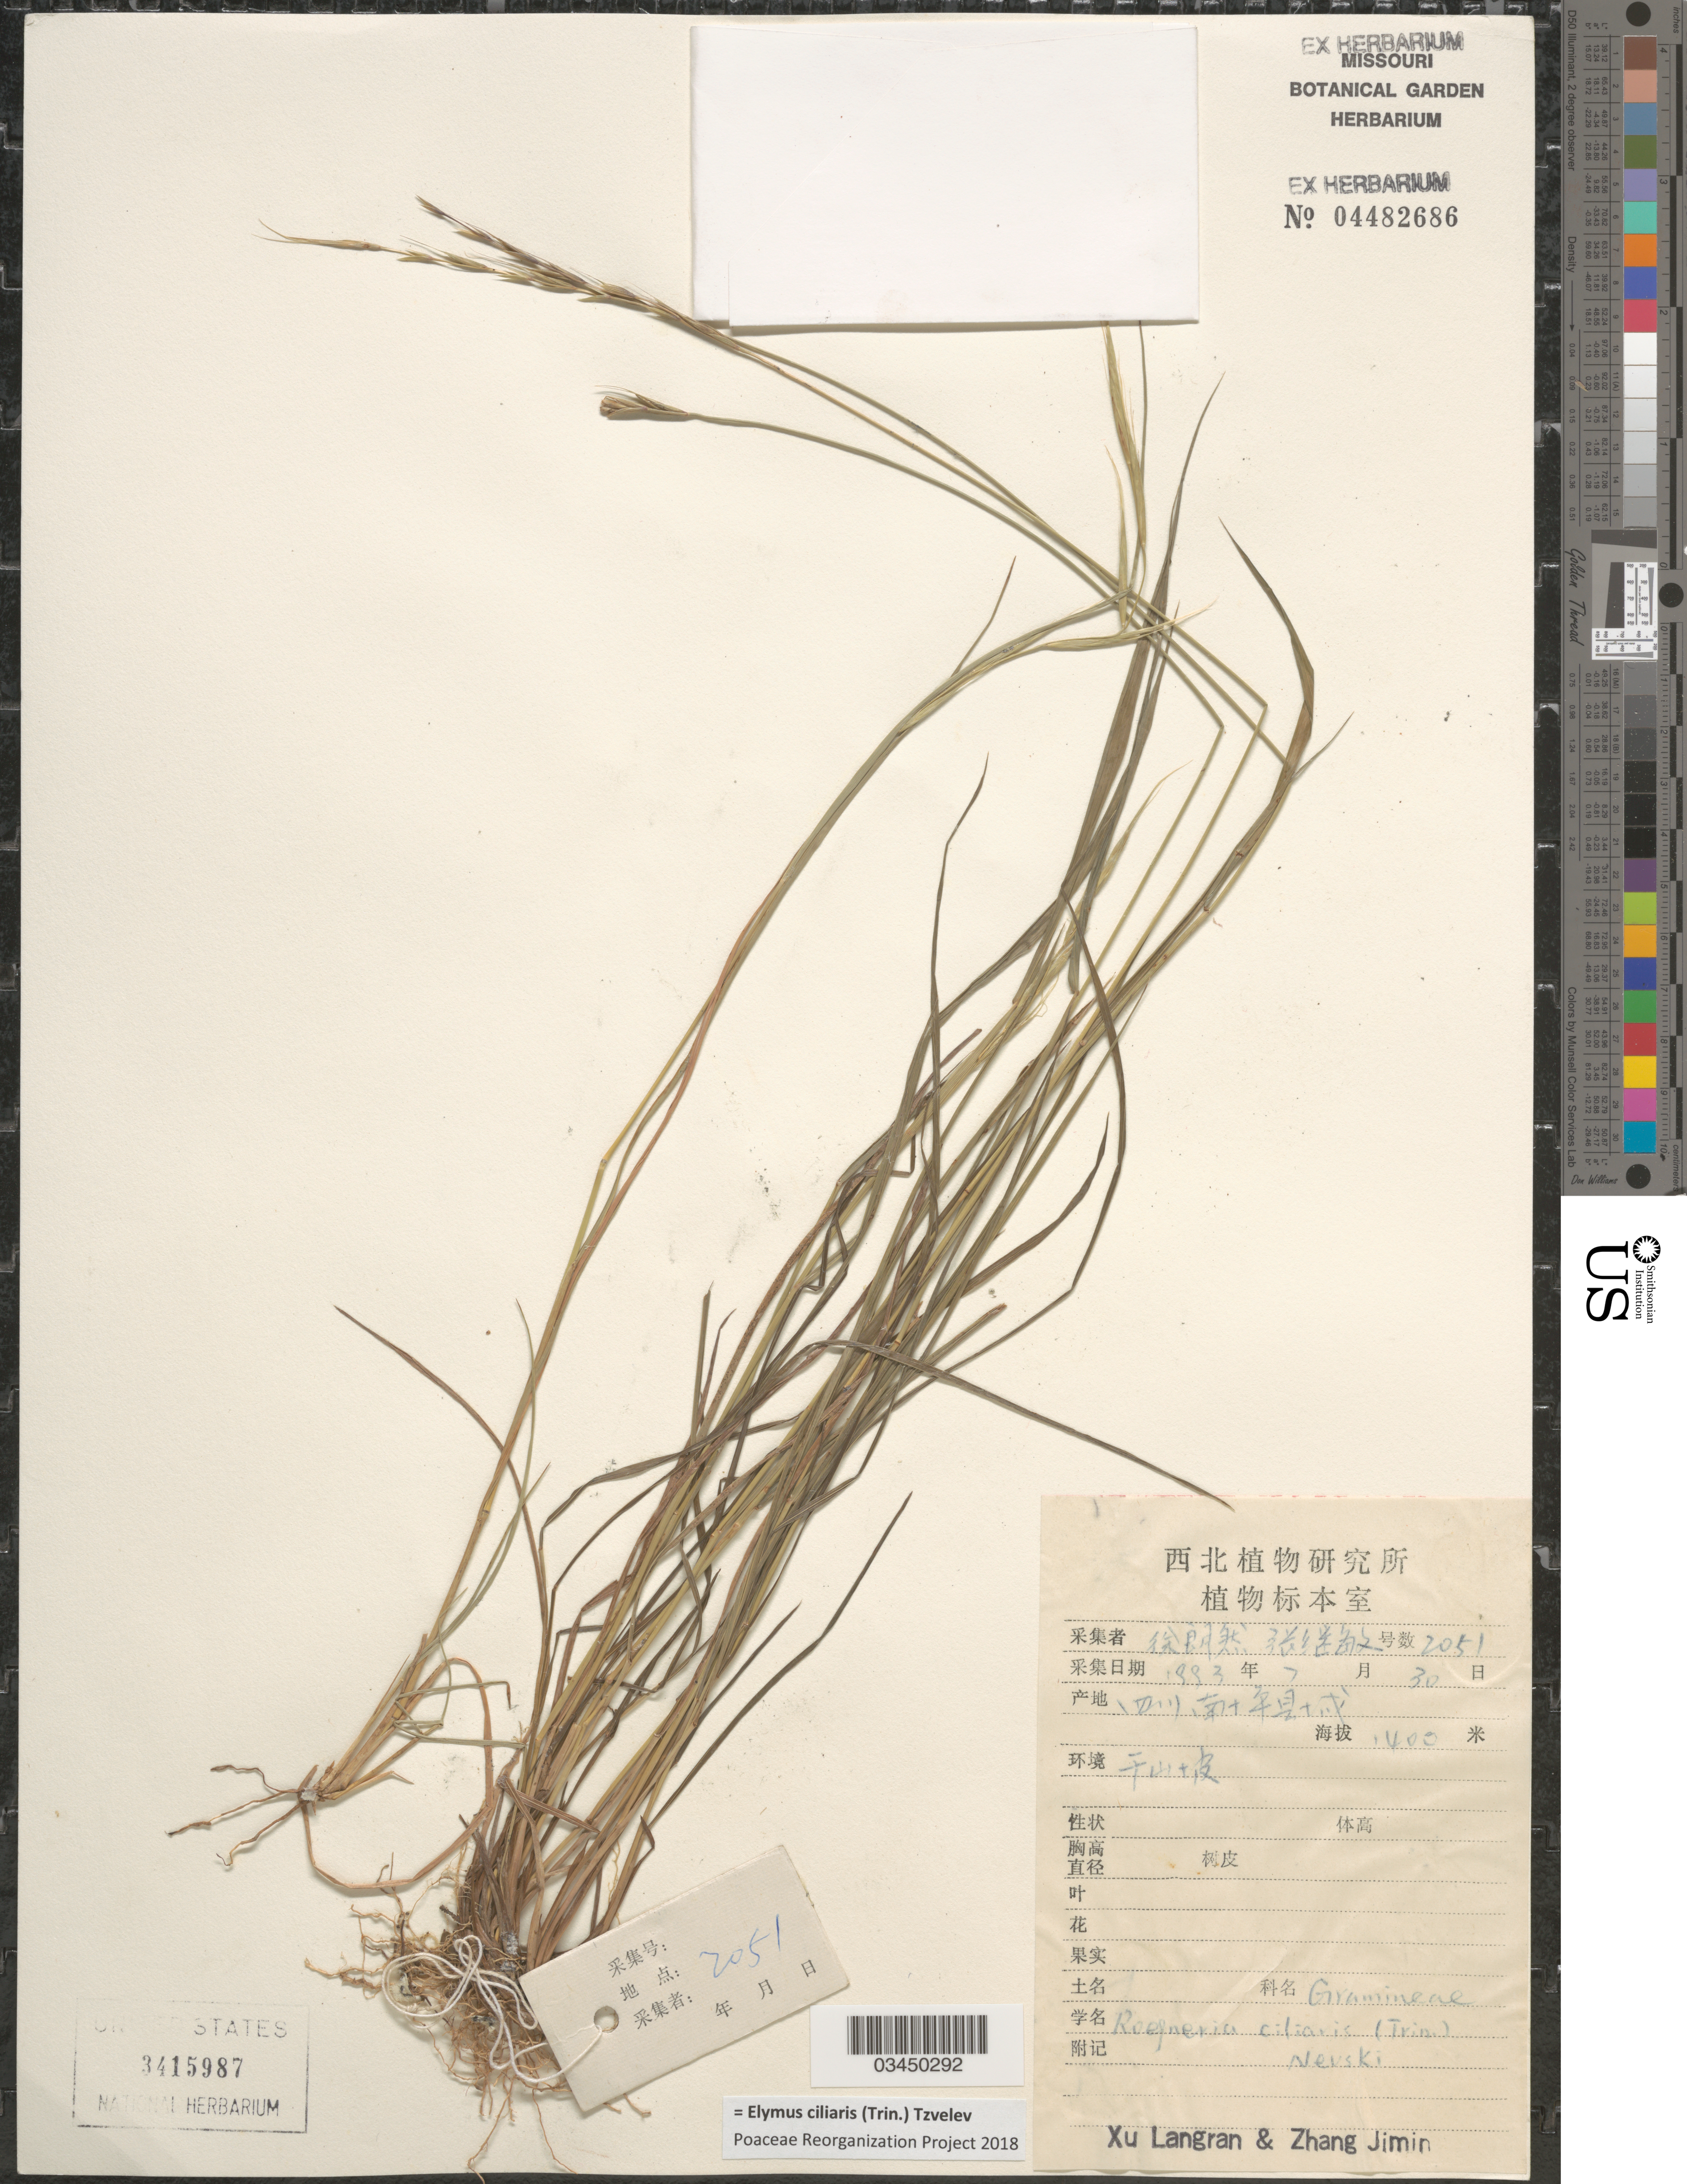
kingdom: Plantae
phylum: Tracheophyta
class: Liliopsida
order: Poales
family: Poaceae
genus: Elymus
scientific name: Elymus ciliaris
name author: (Trin.) Tzvelev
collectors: L. Xu & J. Zhang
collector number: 2051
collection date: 1993-07-30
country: China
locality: X.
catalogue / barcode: US 3415987